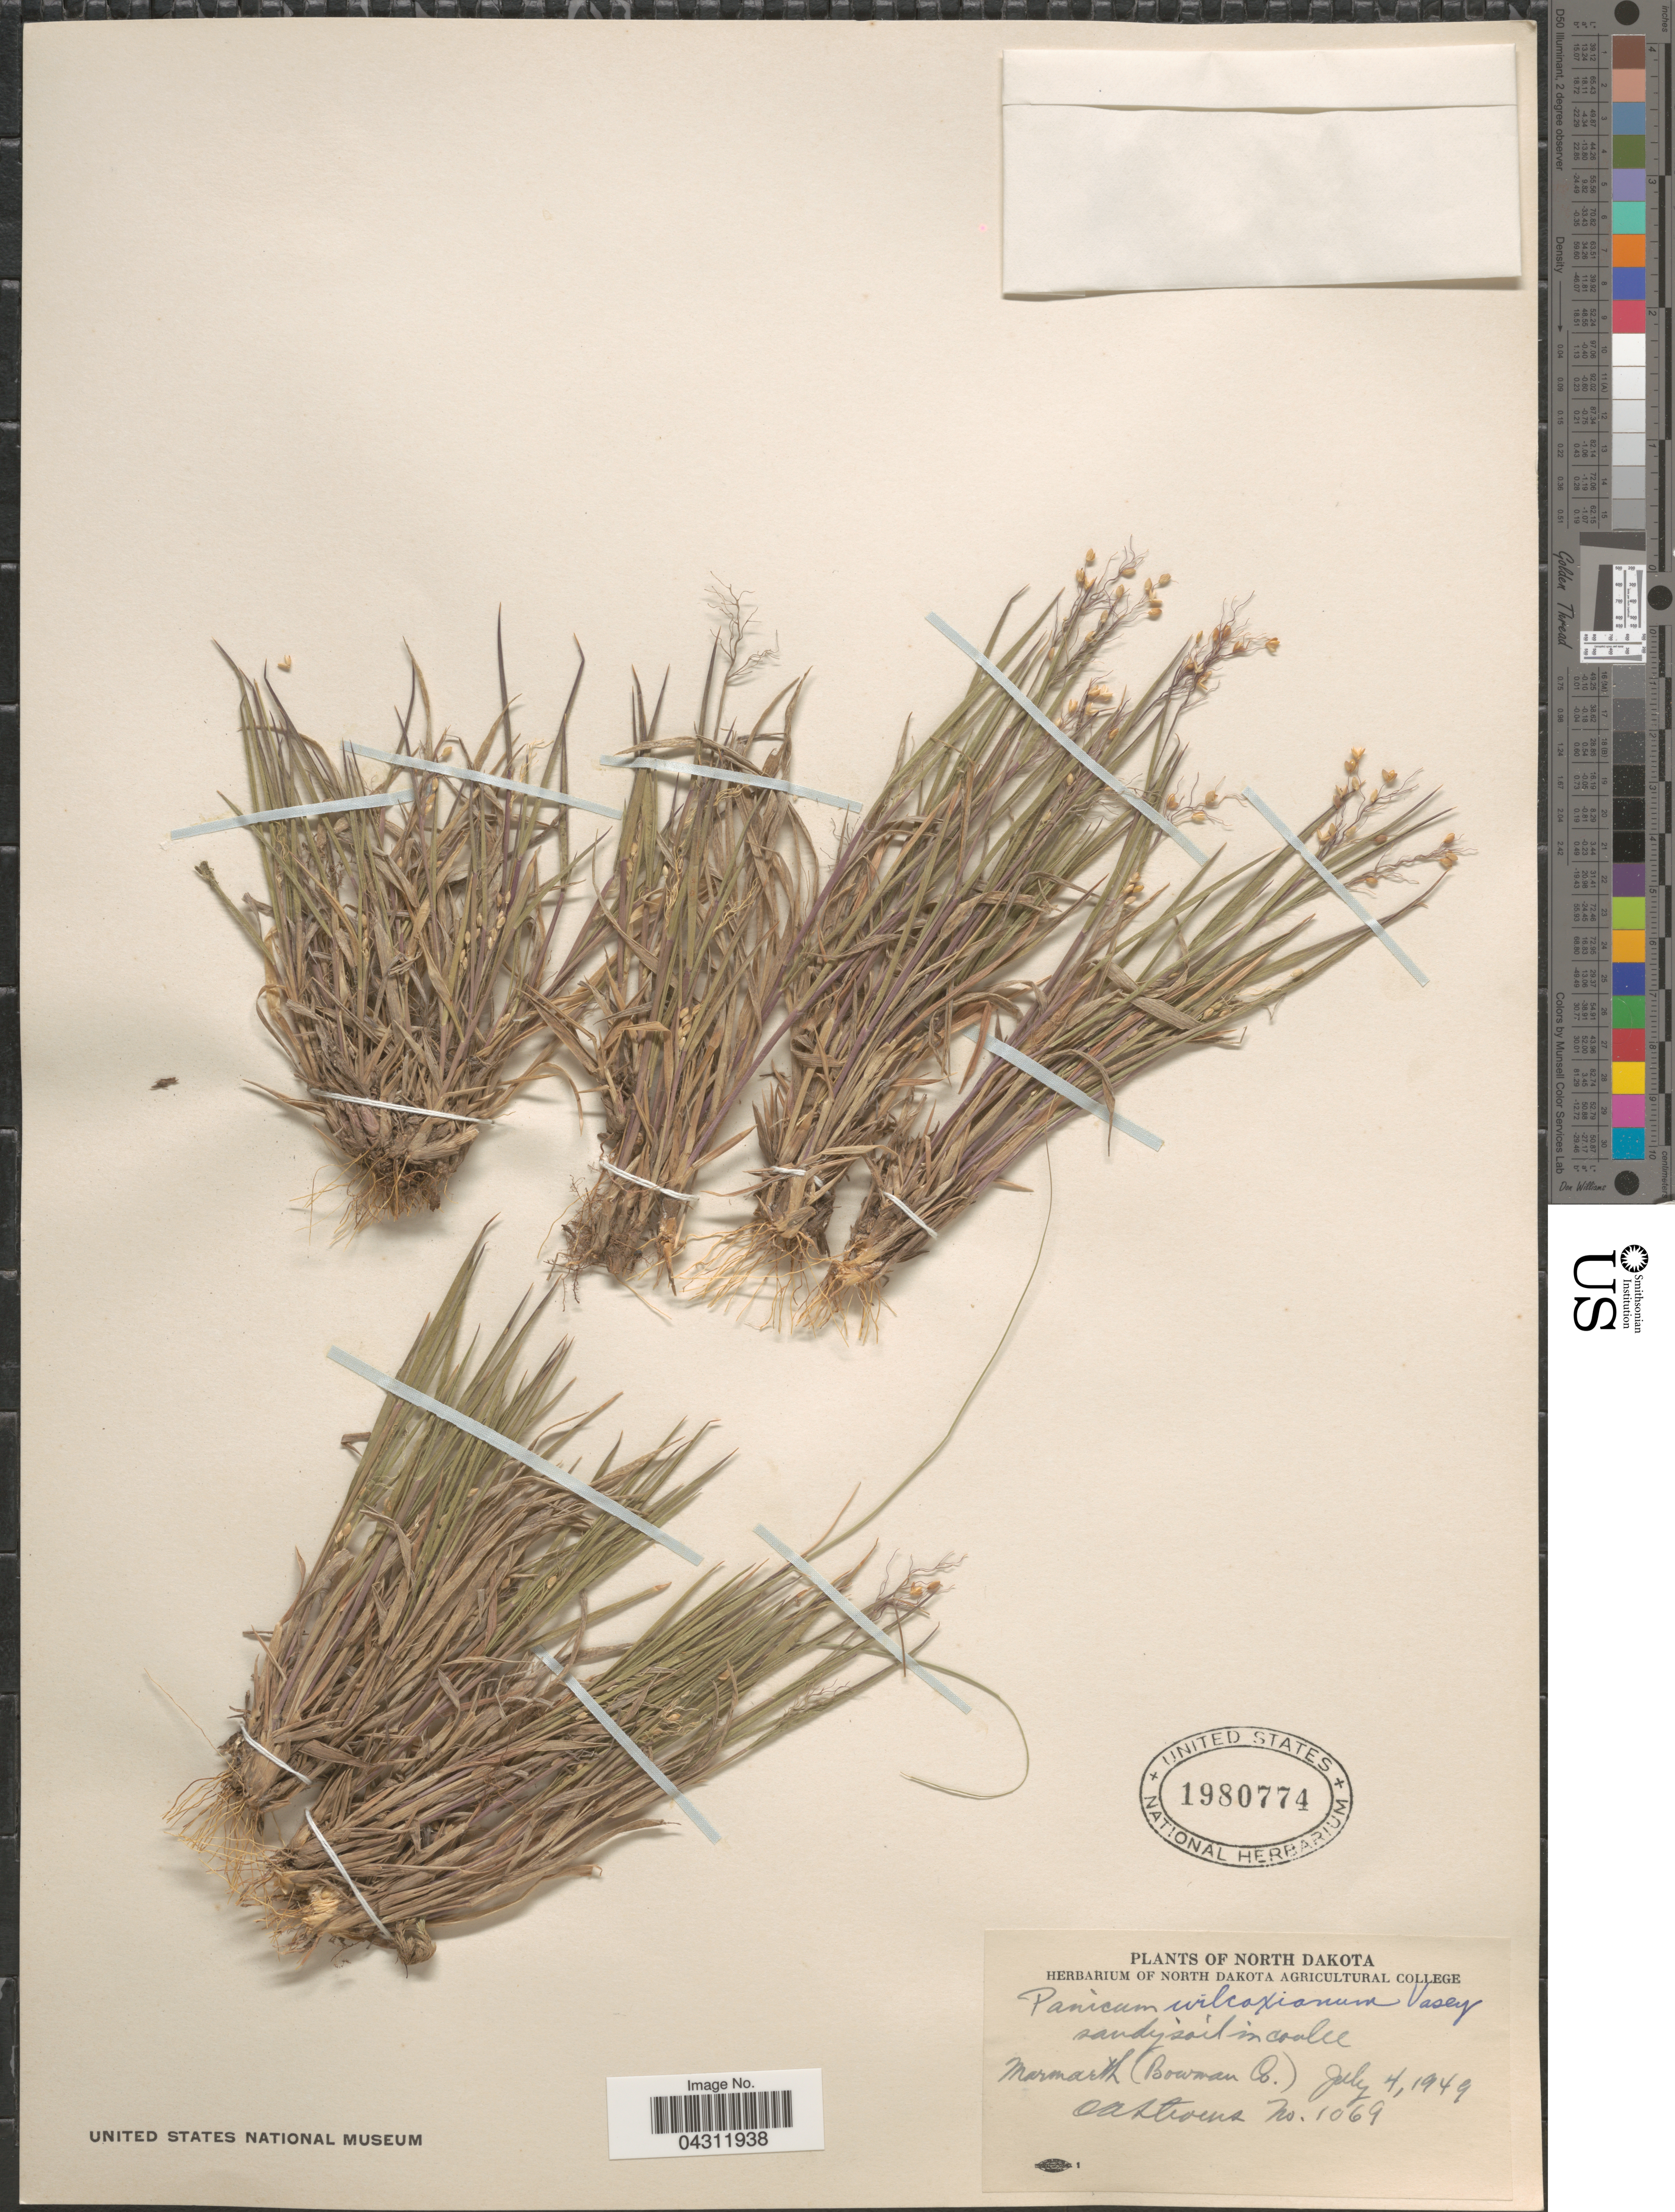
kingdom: Plantae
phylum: Tracheophyta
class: Liliopsida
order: Poales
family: Poaceae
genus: Dichanthelium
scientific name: Dichanthelium wilcoxianum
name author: Freckmann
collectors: O. A. Stevens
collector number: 1069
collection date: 1949-07-04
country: United States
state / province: North Dakota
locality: Sandy soil in coalce. Marmarth (Bowman Co.).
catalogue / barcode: US 1980774